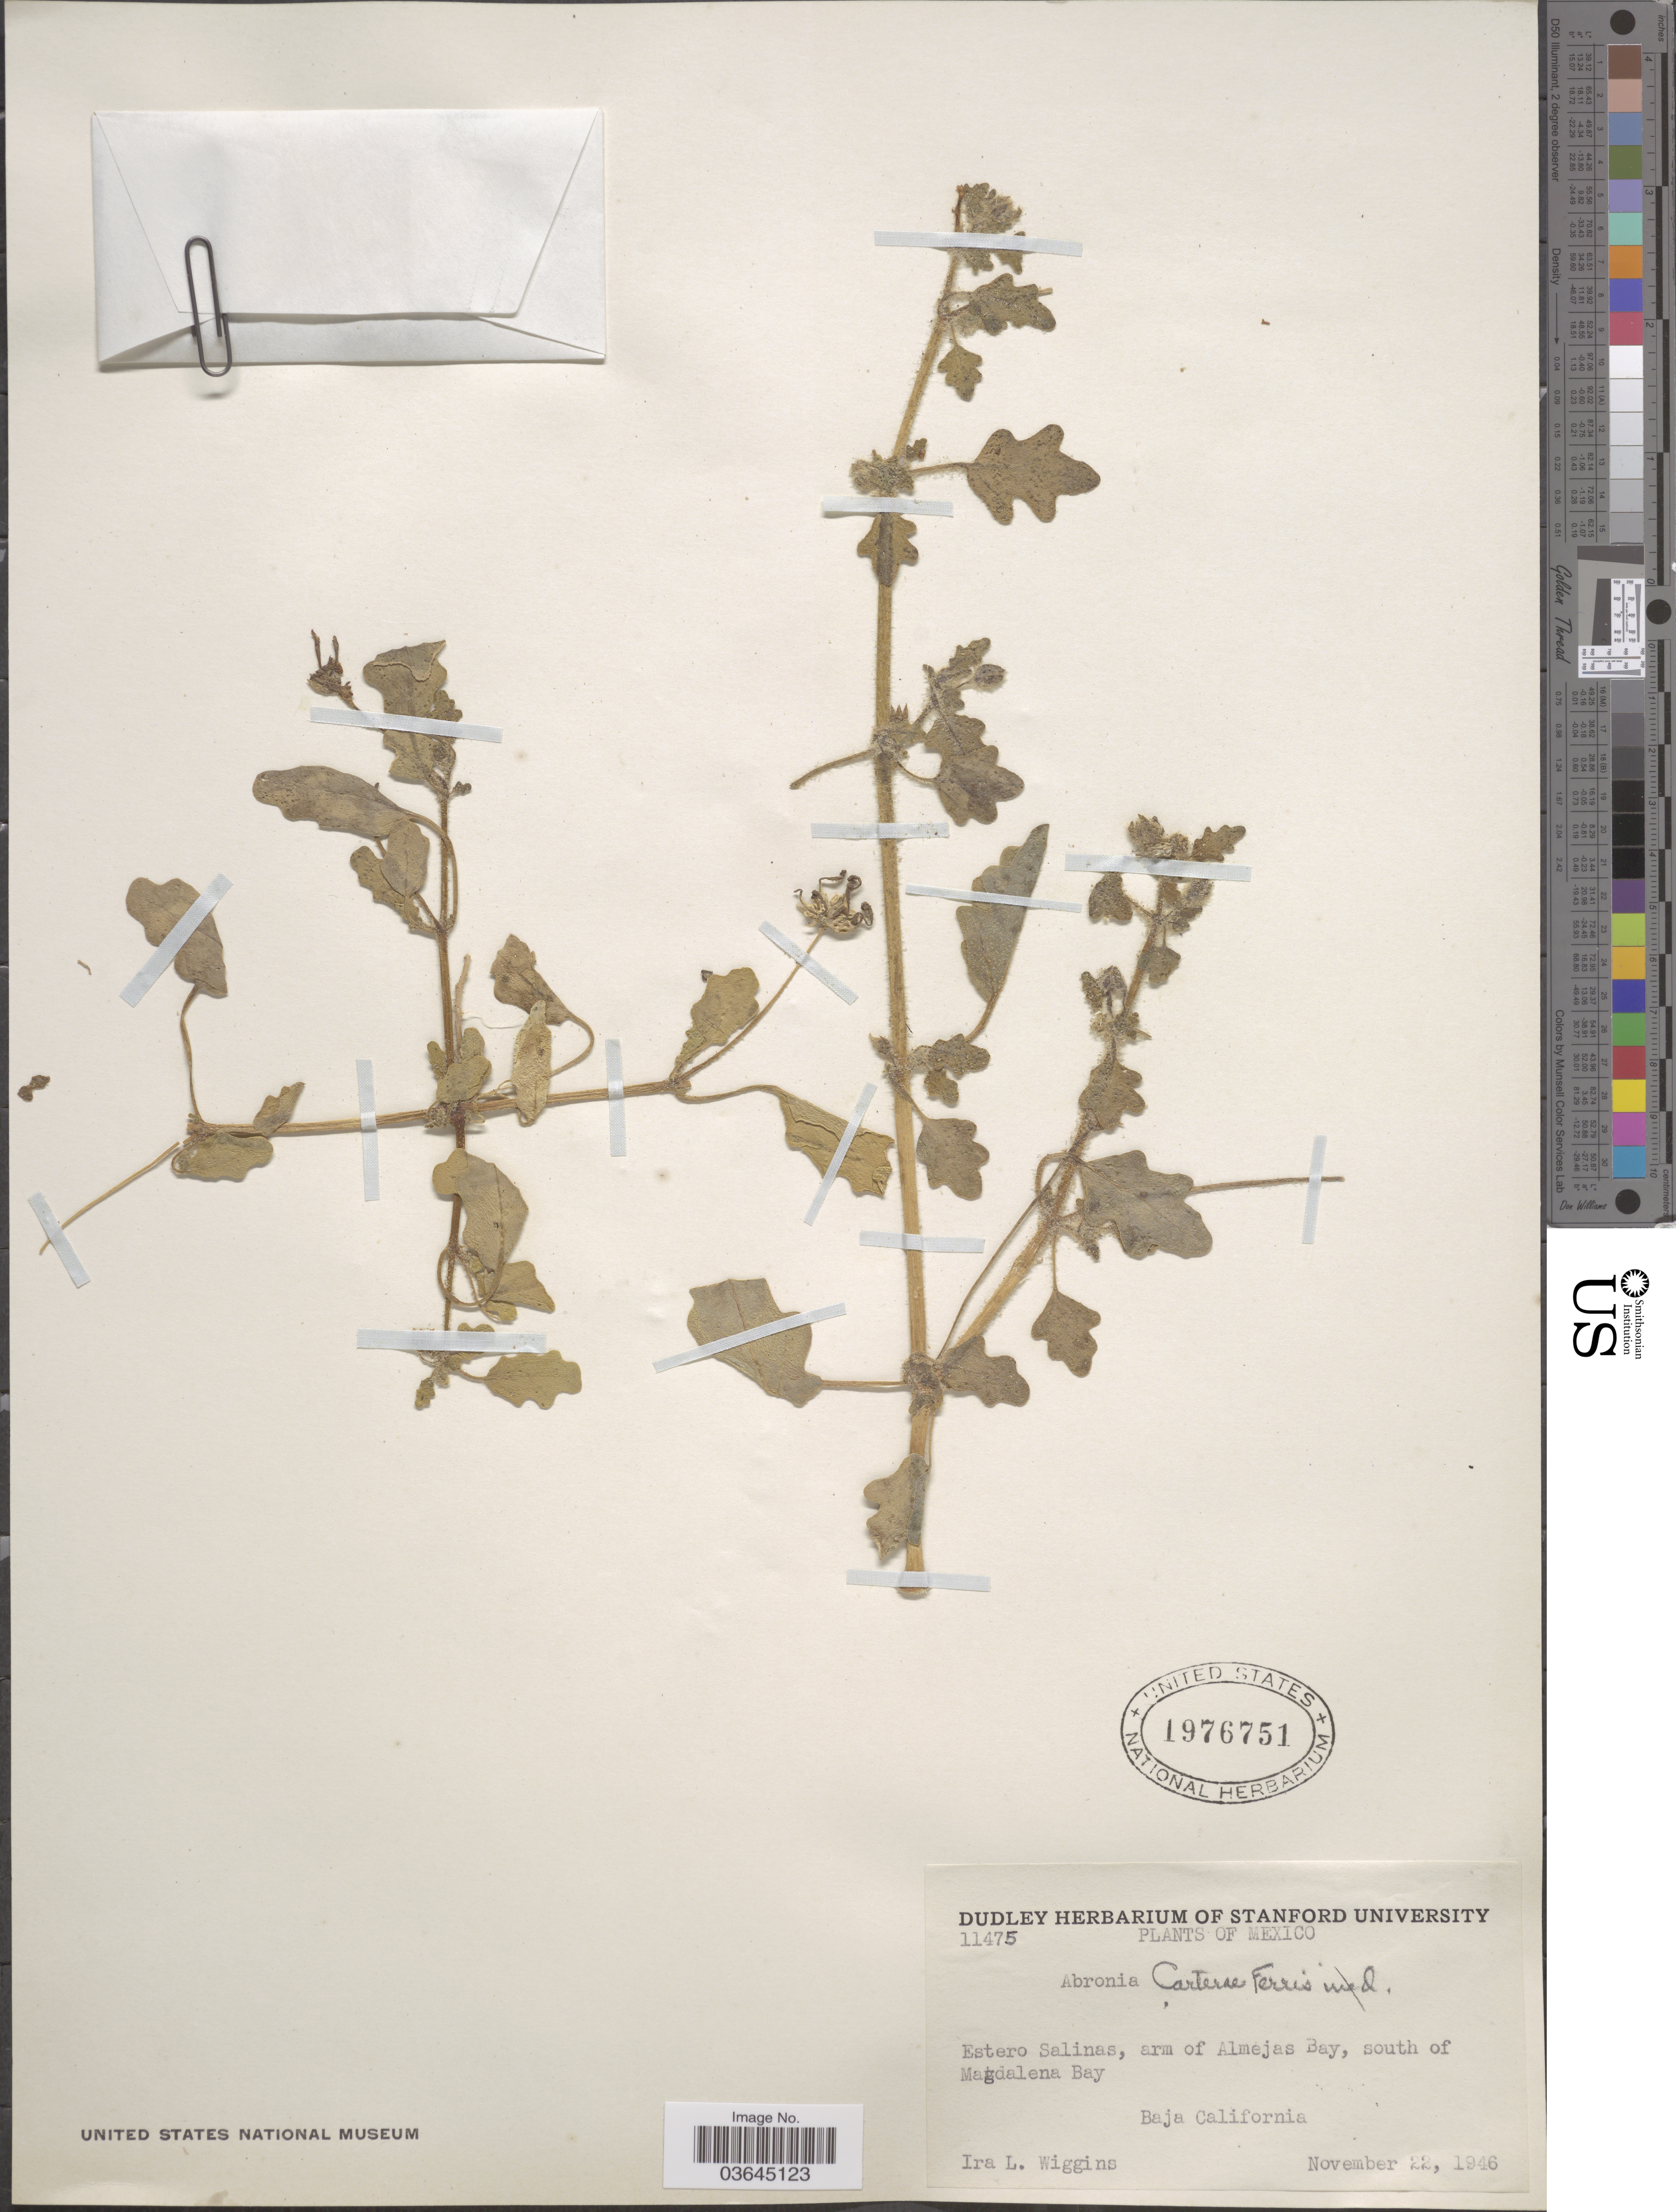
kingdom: Plantae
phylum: Tracheophyta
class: Magnoliopsida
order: Caryophyllales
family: Nyctaginaceae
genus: Abronia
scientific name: Abronia carterae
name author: Ferris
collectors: I. L. Wiggins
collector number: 11475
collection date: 1946-11-22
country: Mexico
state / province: Baja California Sur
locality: Estero Salinas, arm of Almejas Bay, south of Magdalena Bay.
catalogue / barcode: US 1976751